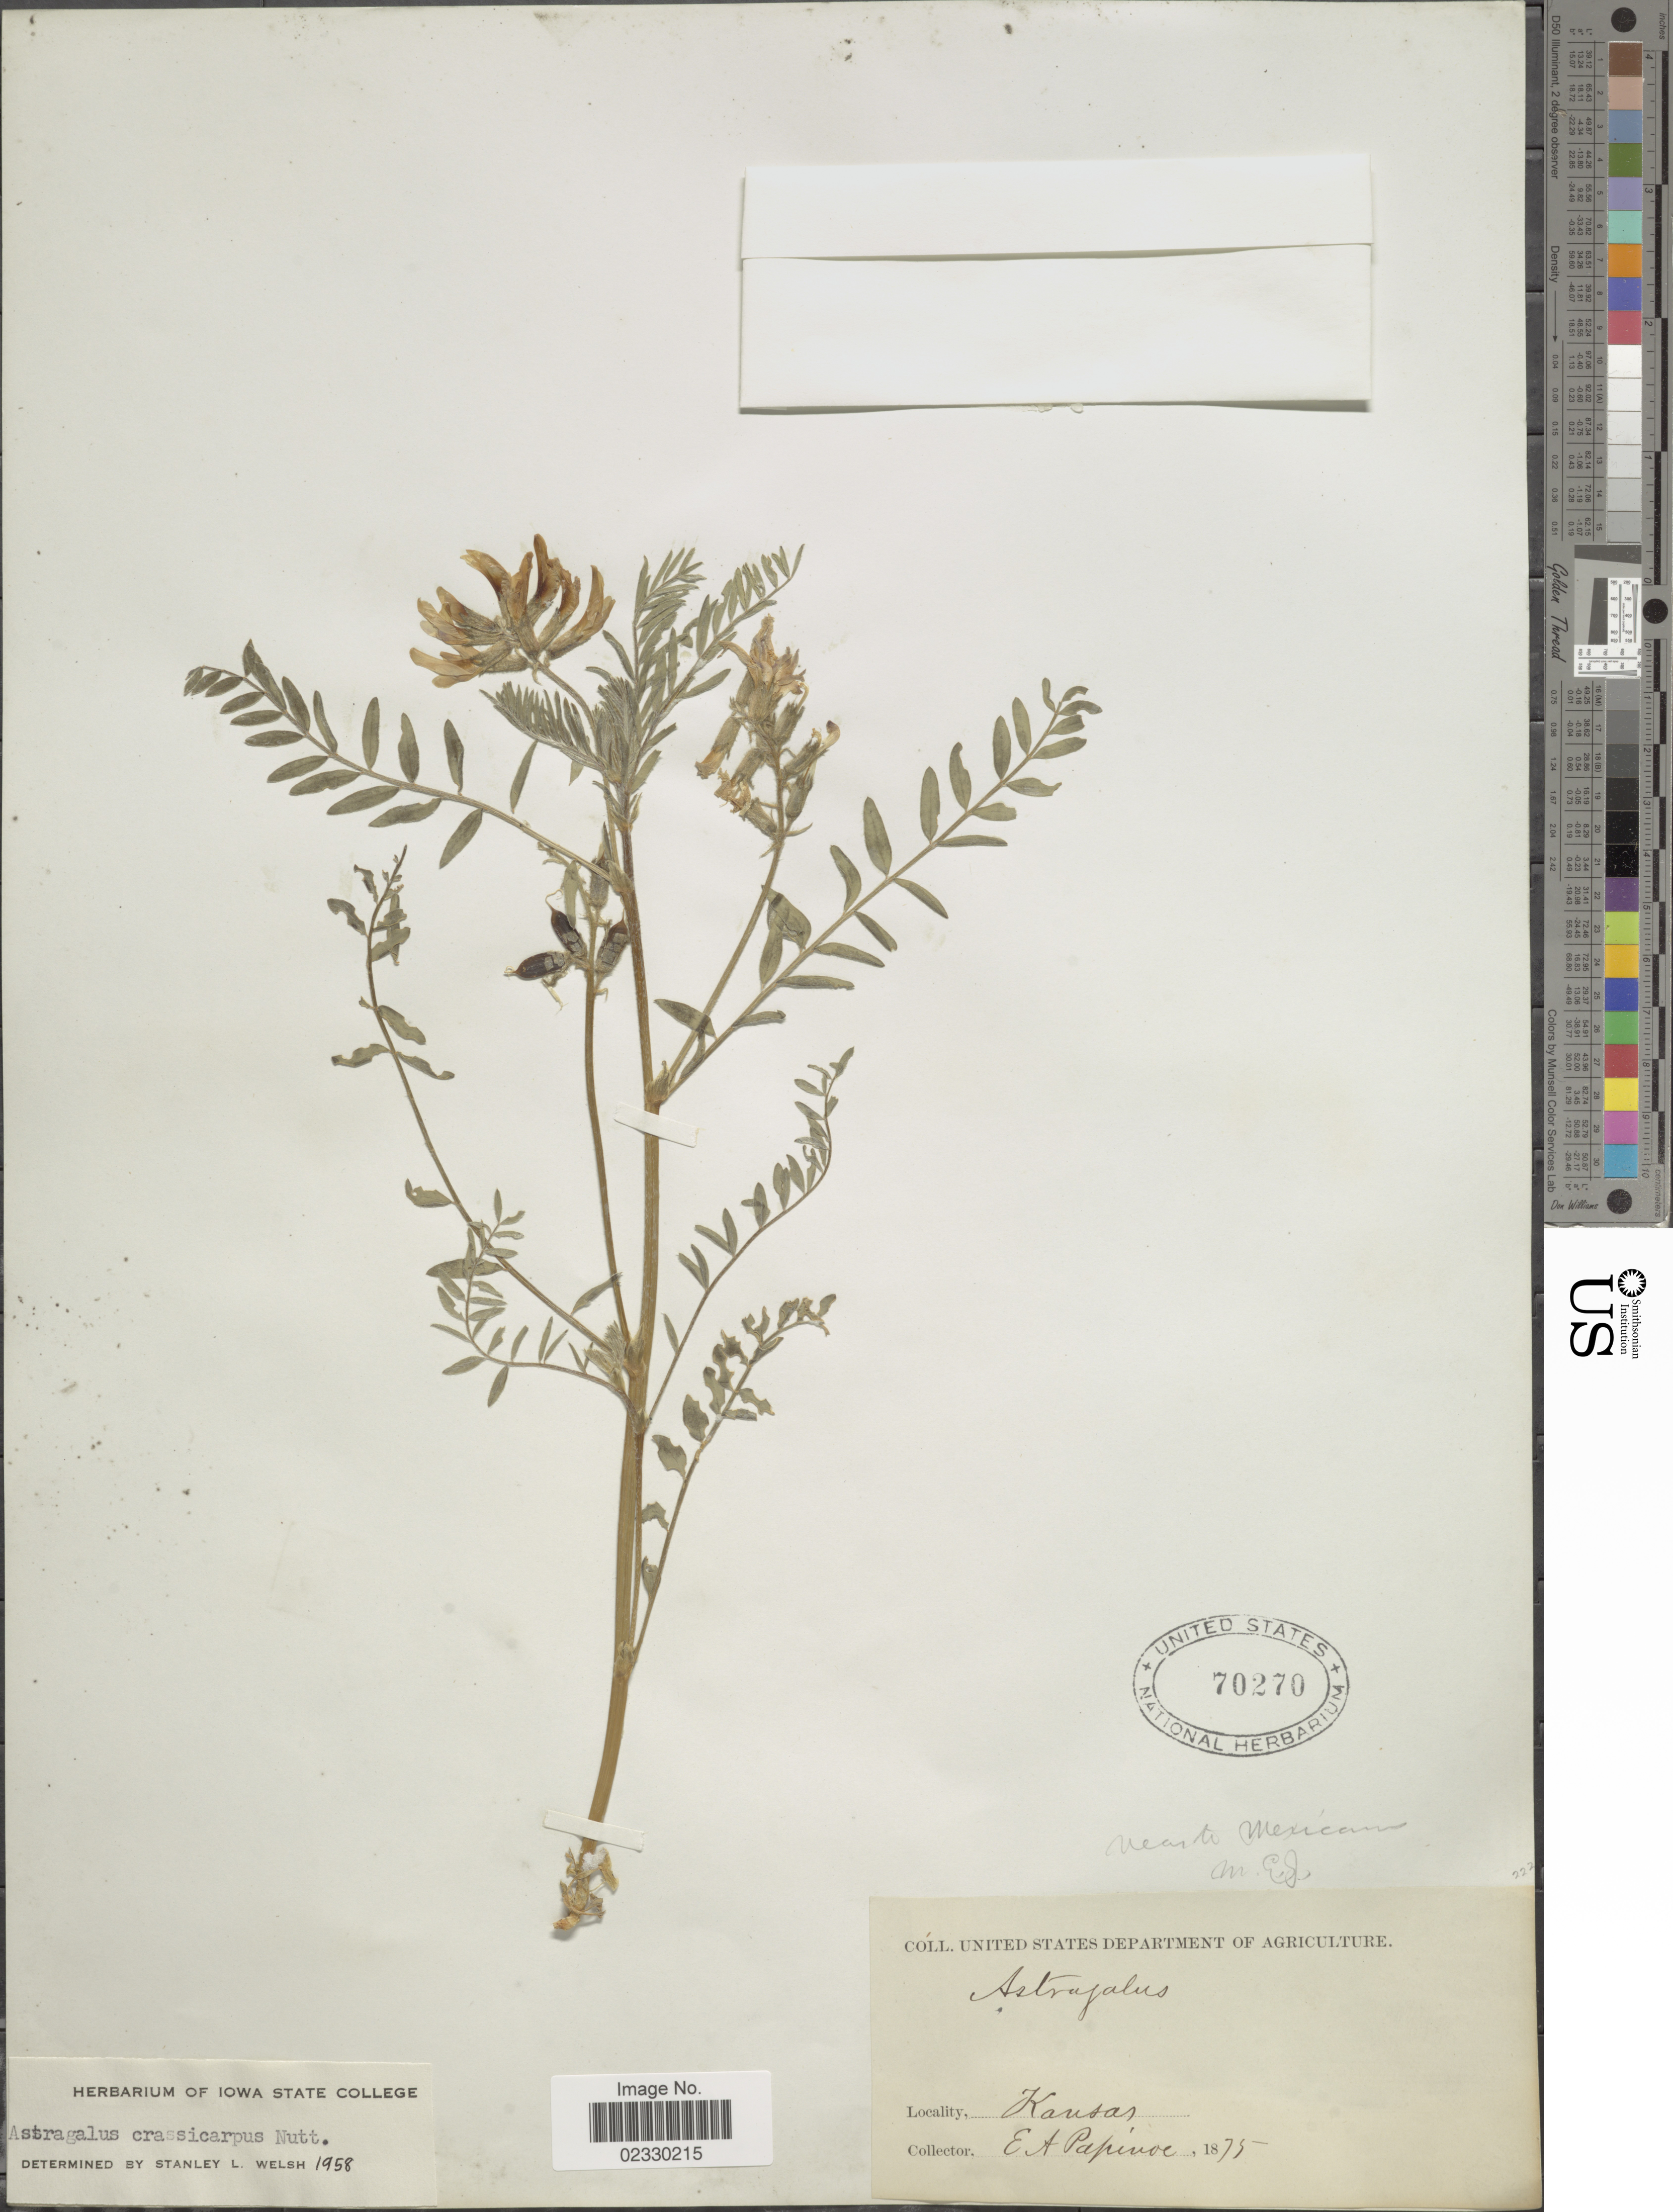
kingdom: Plantae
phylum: Tracheophyta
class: Magnoliopsida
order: Fabales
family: Fabaceae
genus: Astragalus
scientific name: Astragalus crassicarpus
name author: Nutt.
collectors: E. Papineau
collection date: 1875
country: United States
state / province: Kansas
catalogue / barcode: US 70270